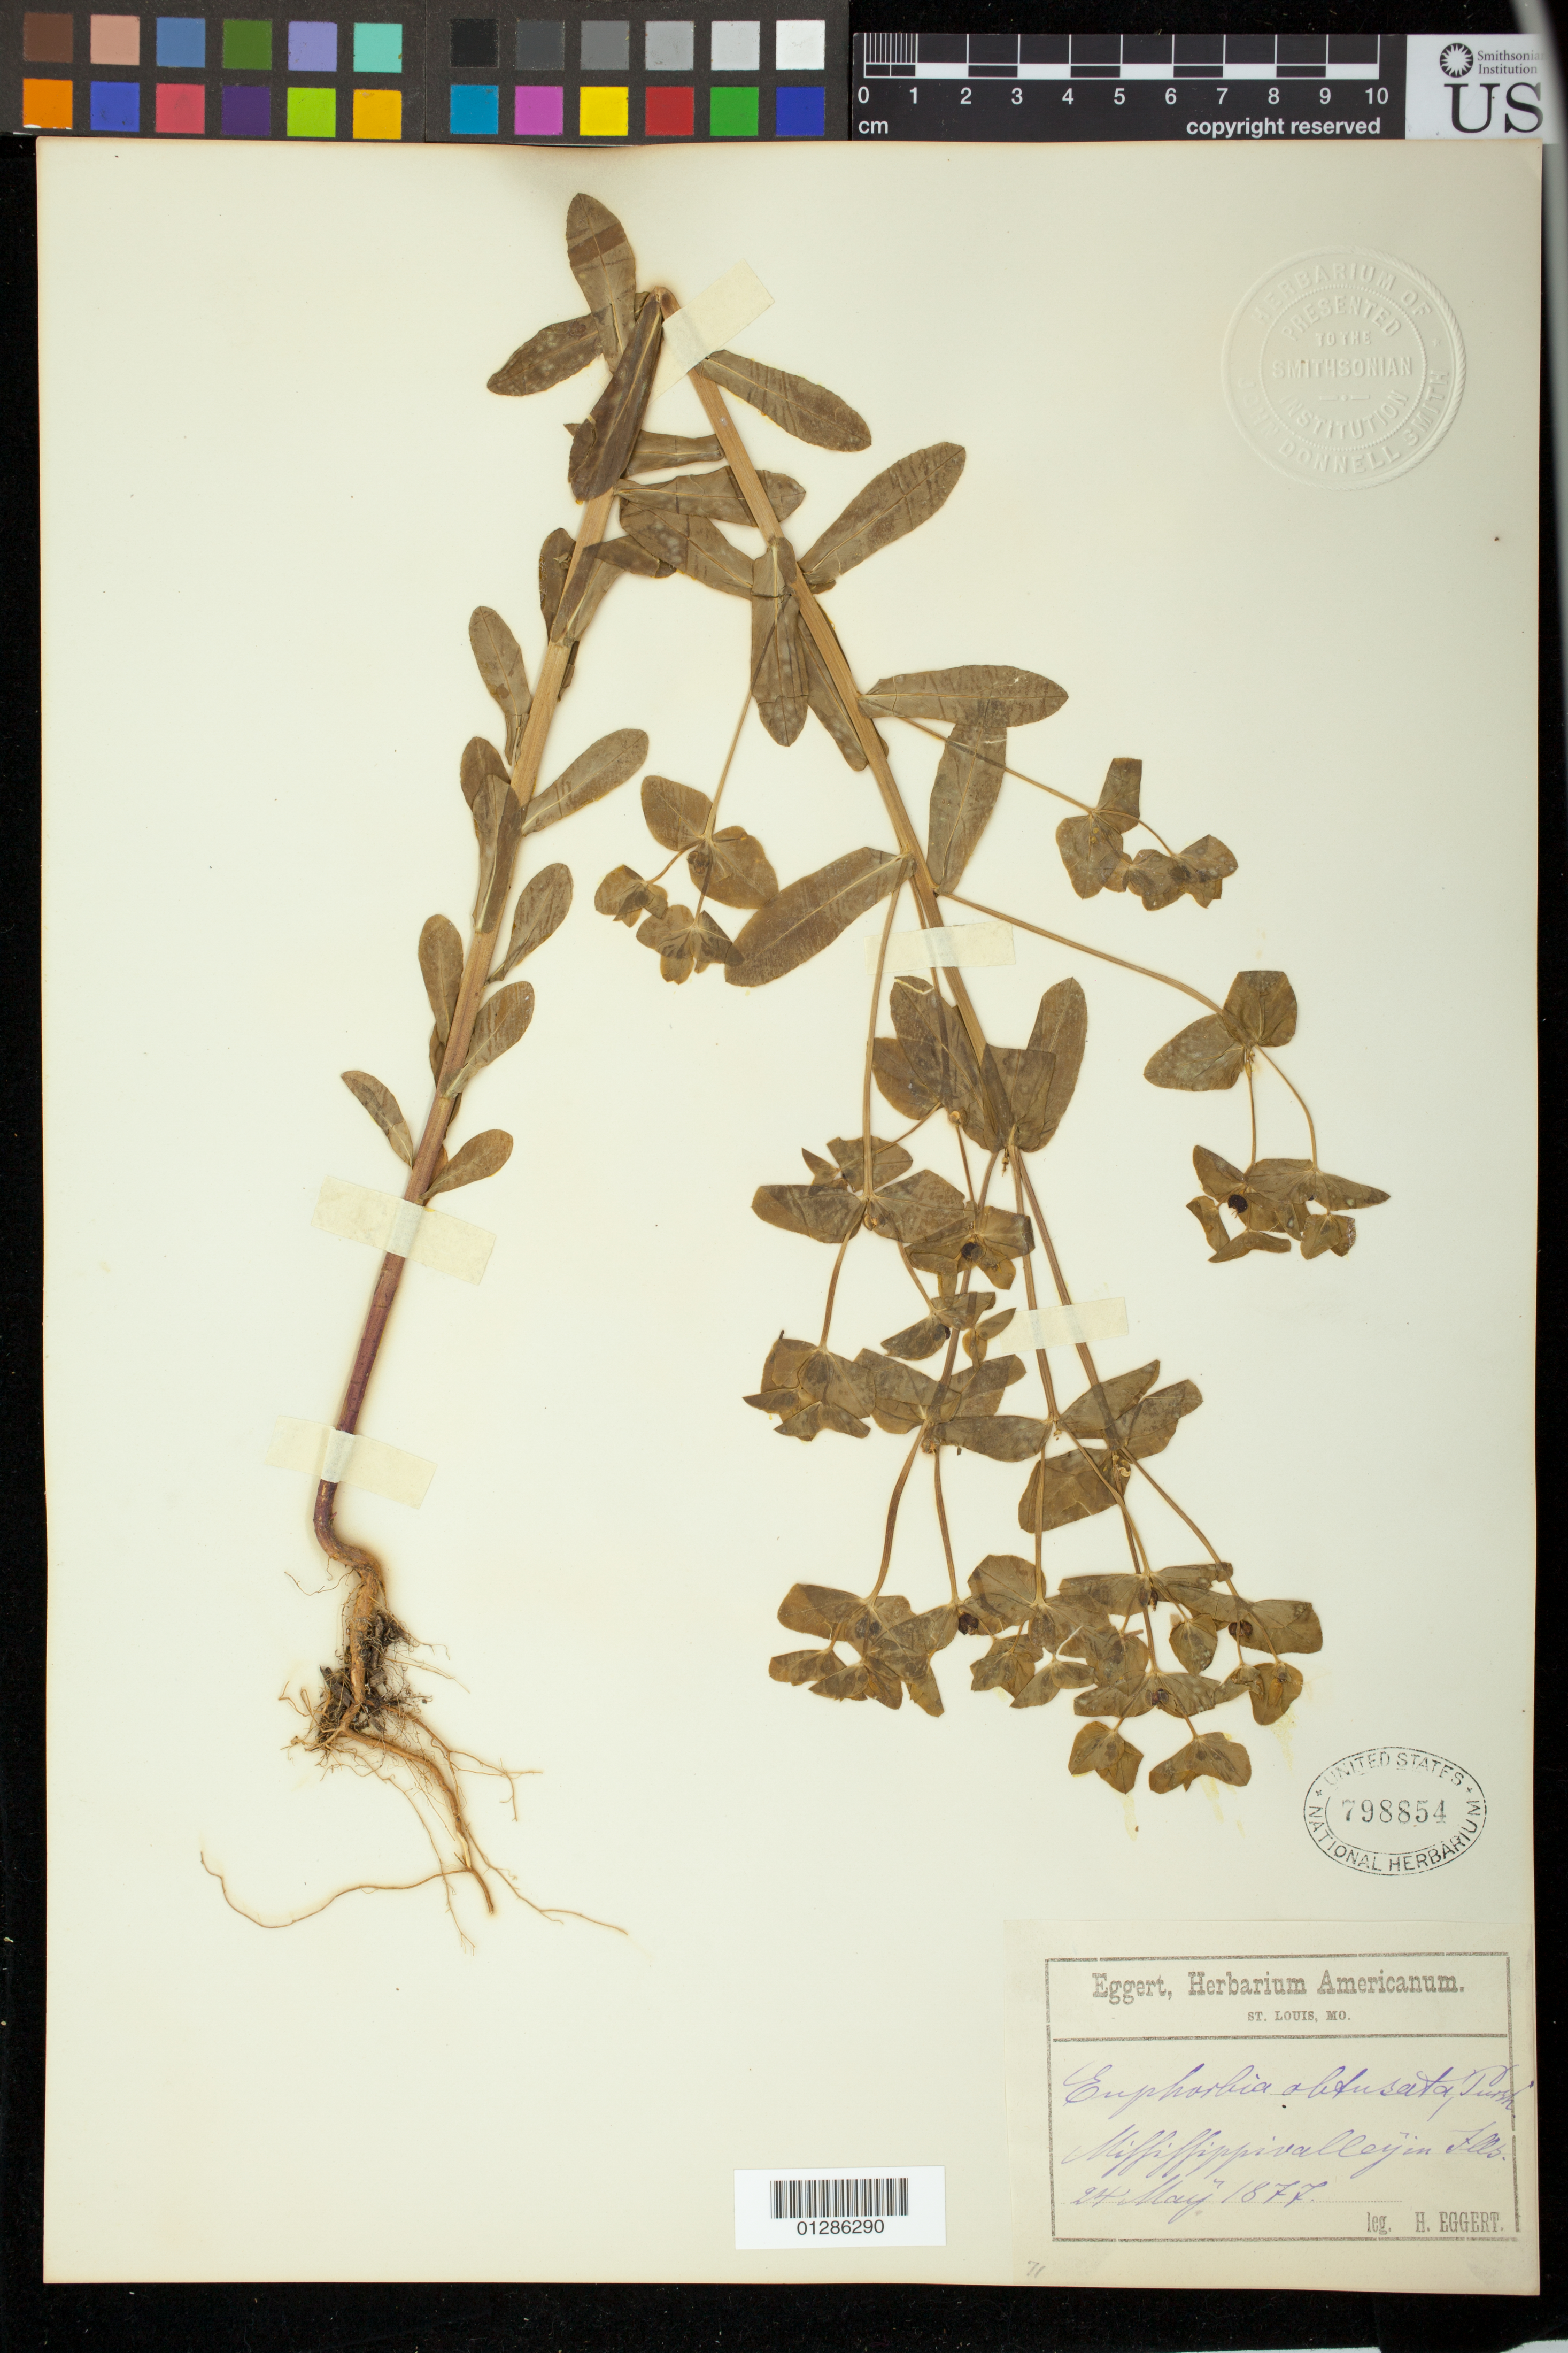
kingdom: Plantae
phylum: Tracheophyta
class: Magnoliopsida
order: Malpighiales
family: Euphorbiaceae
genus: Euphorbia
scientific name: Euphorbia spathulata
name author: Lam.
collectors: H. Eggert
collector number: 71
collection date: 1877-05-24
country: United States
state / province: Mississippi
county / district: Leflore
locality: Mississippi valley in Flls.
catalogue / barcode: US 798854